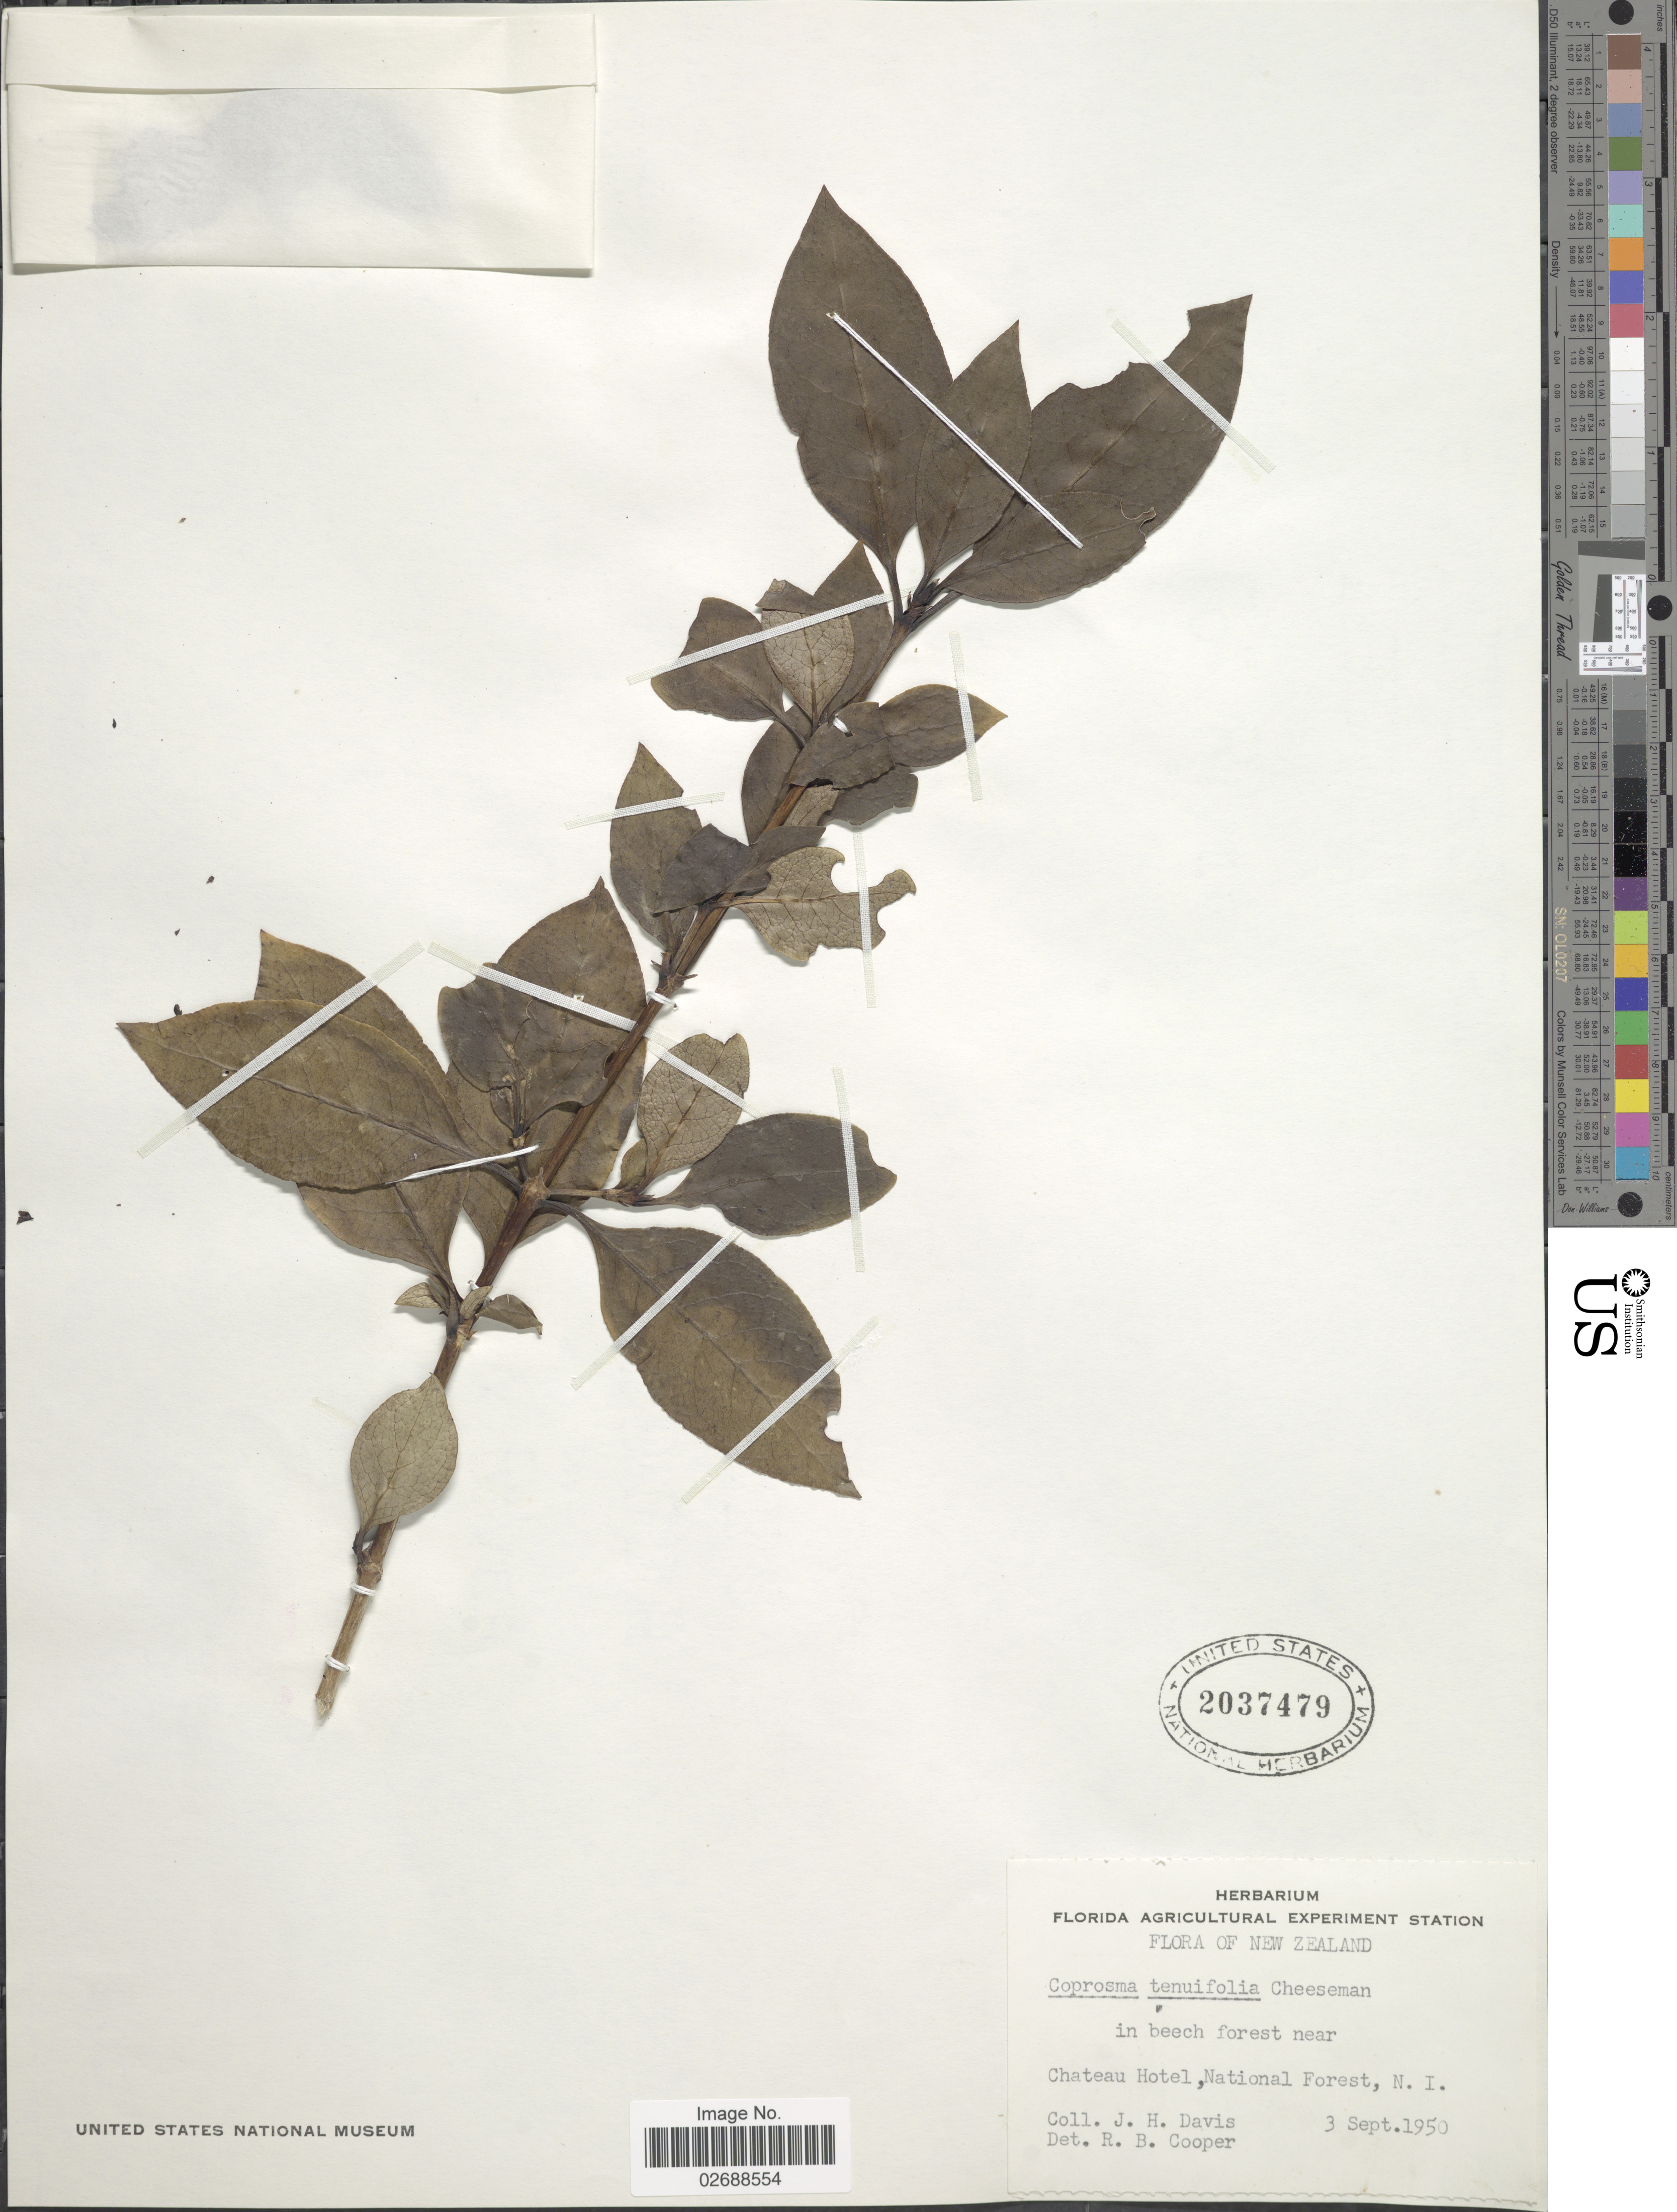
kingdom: Plantae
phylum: Tracheophyta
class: Magnoliopsida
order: Gentianales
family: Rubiaceae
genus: Coprosma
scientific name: Coprosma tenuifolia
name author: Cheeseman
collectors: J. Davis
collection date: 1950-09-03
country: New Zealand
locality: In beech forest near Chateau Hotel, National Forest, N. I.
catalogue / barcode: US 2037479